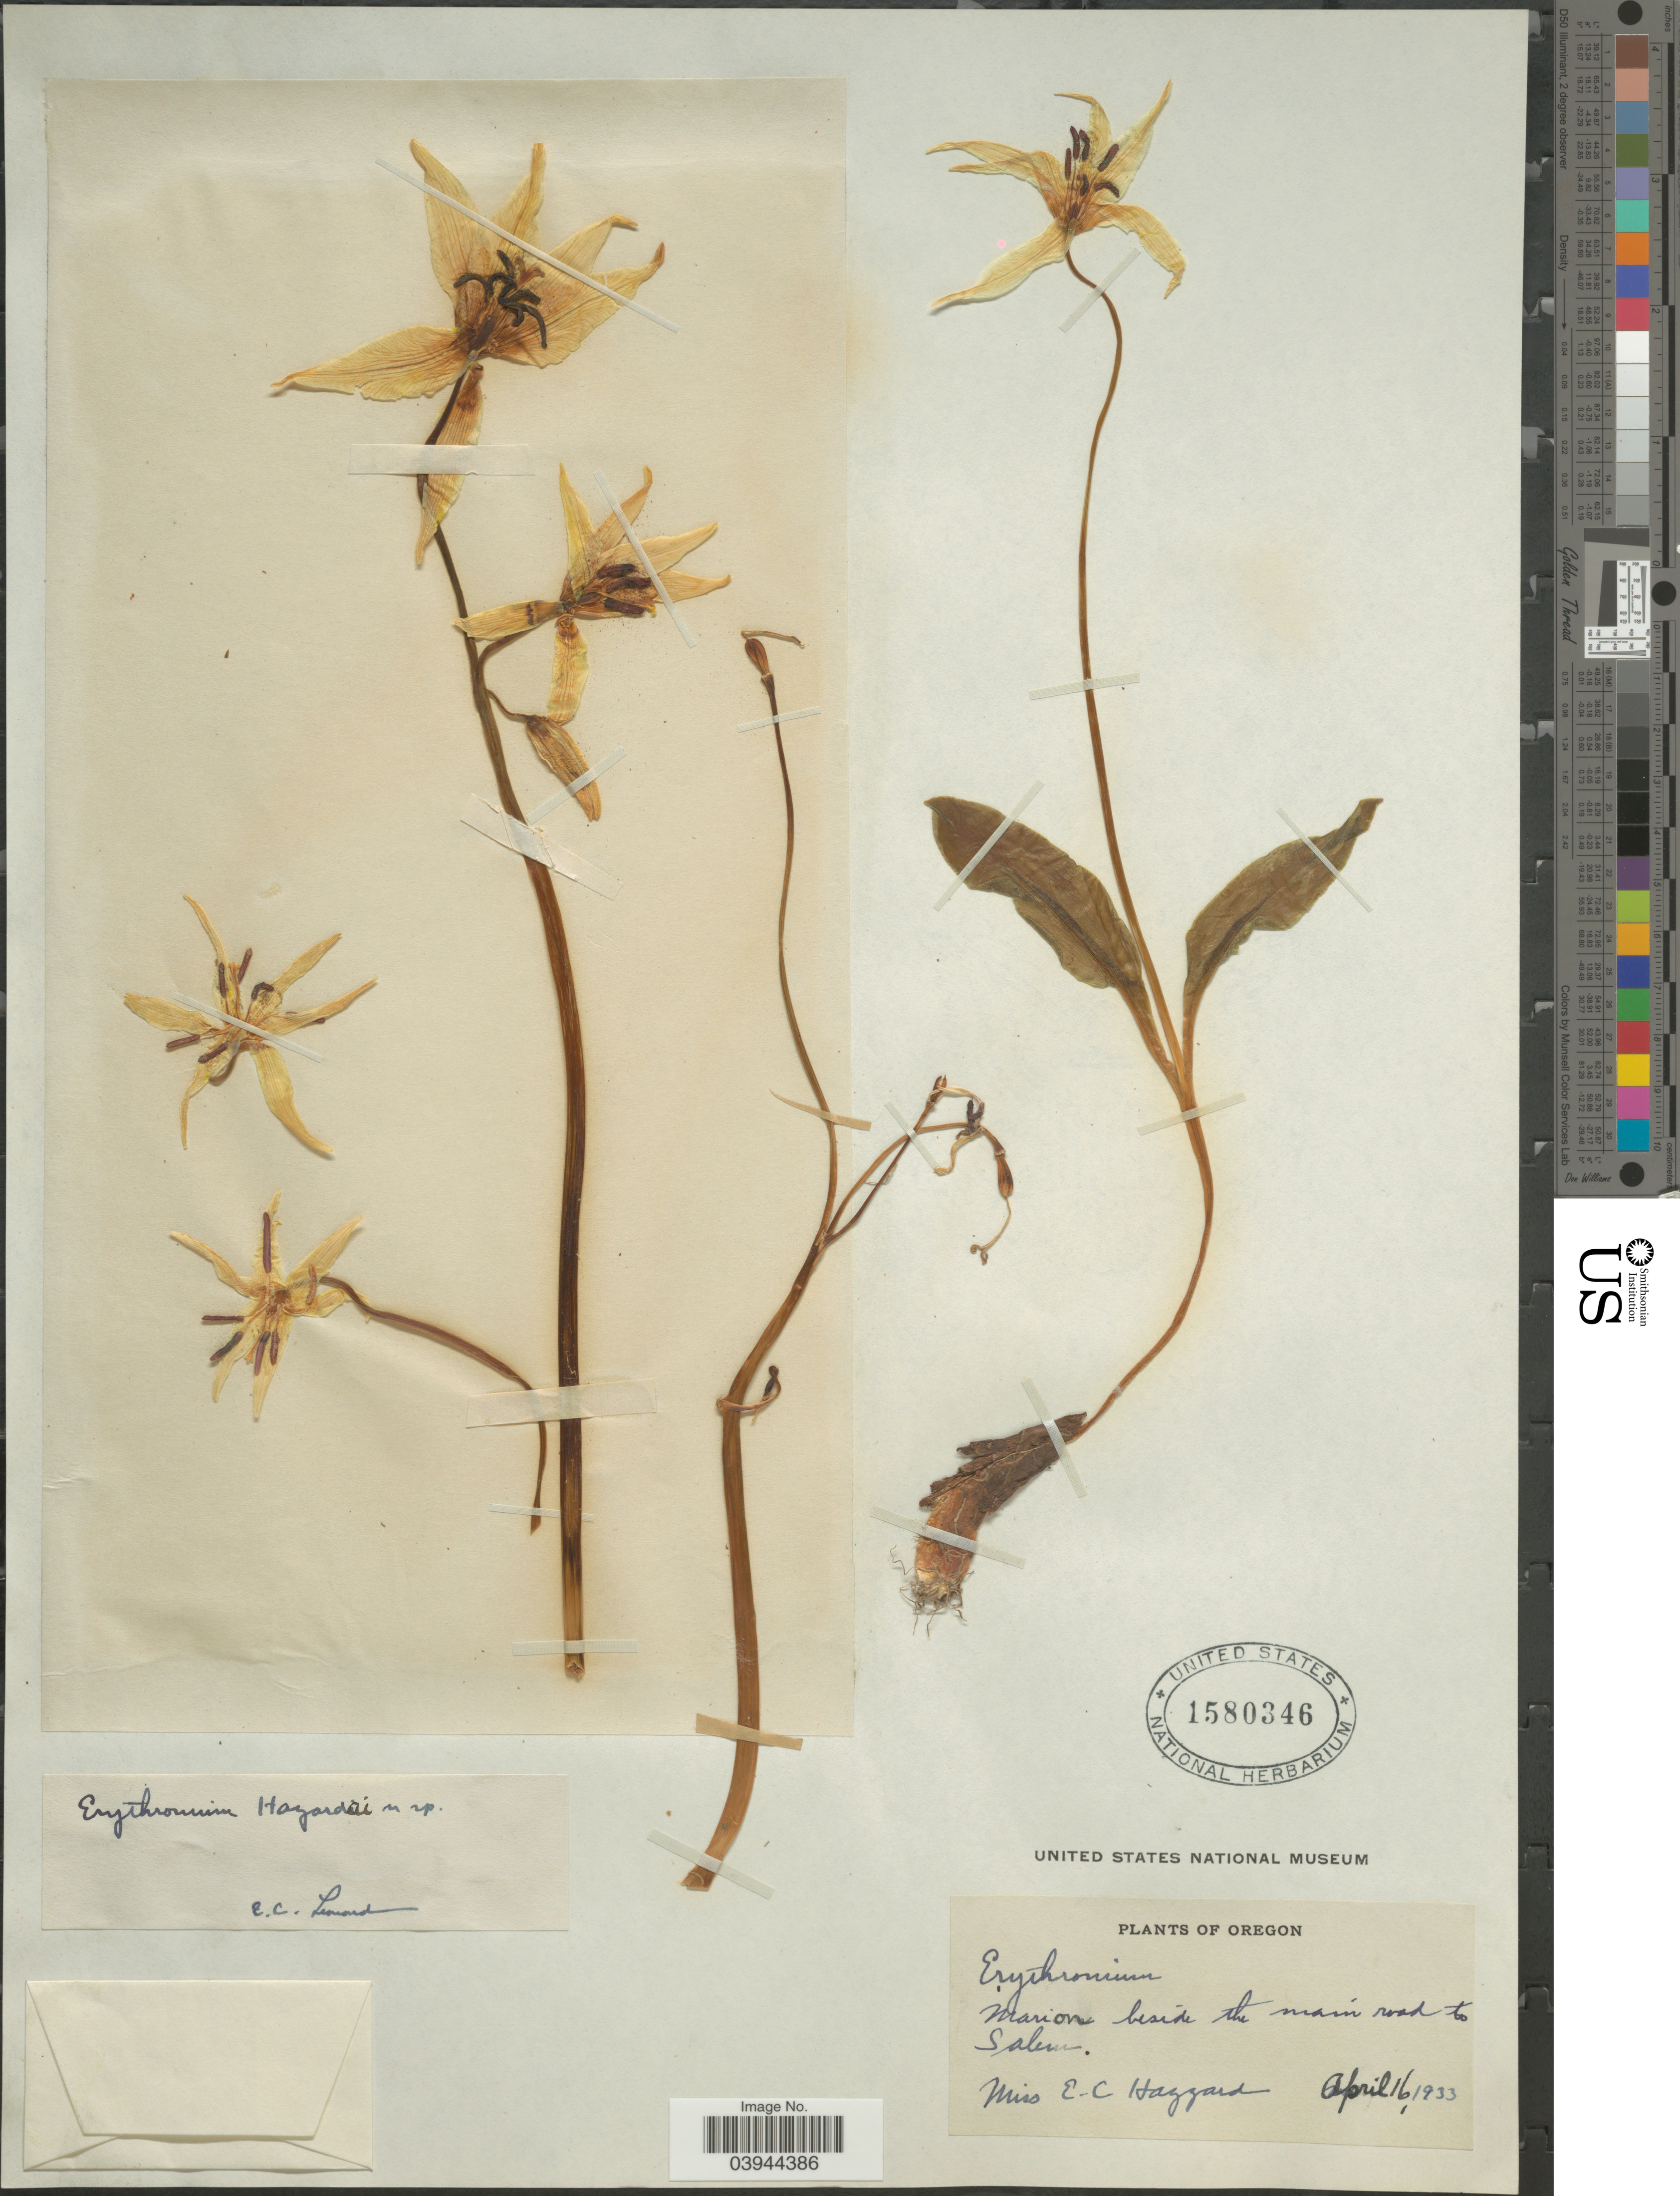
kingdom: Plantae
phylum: Tracheophyta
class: Liliopsida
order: Liliales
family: Liliaceae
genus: Erythronium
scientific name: Erythronium oregonum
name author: Applegate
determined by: Strong, Mark T., (BOT), Smithsonian Institution - National Museum of Natural History (UNITED STATES)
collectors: E. Hazzard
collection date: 1933-04-16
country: United States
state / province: Oregon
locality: Marion beside the main road to Salem.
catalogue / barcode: US 1580346